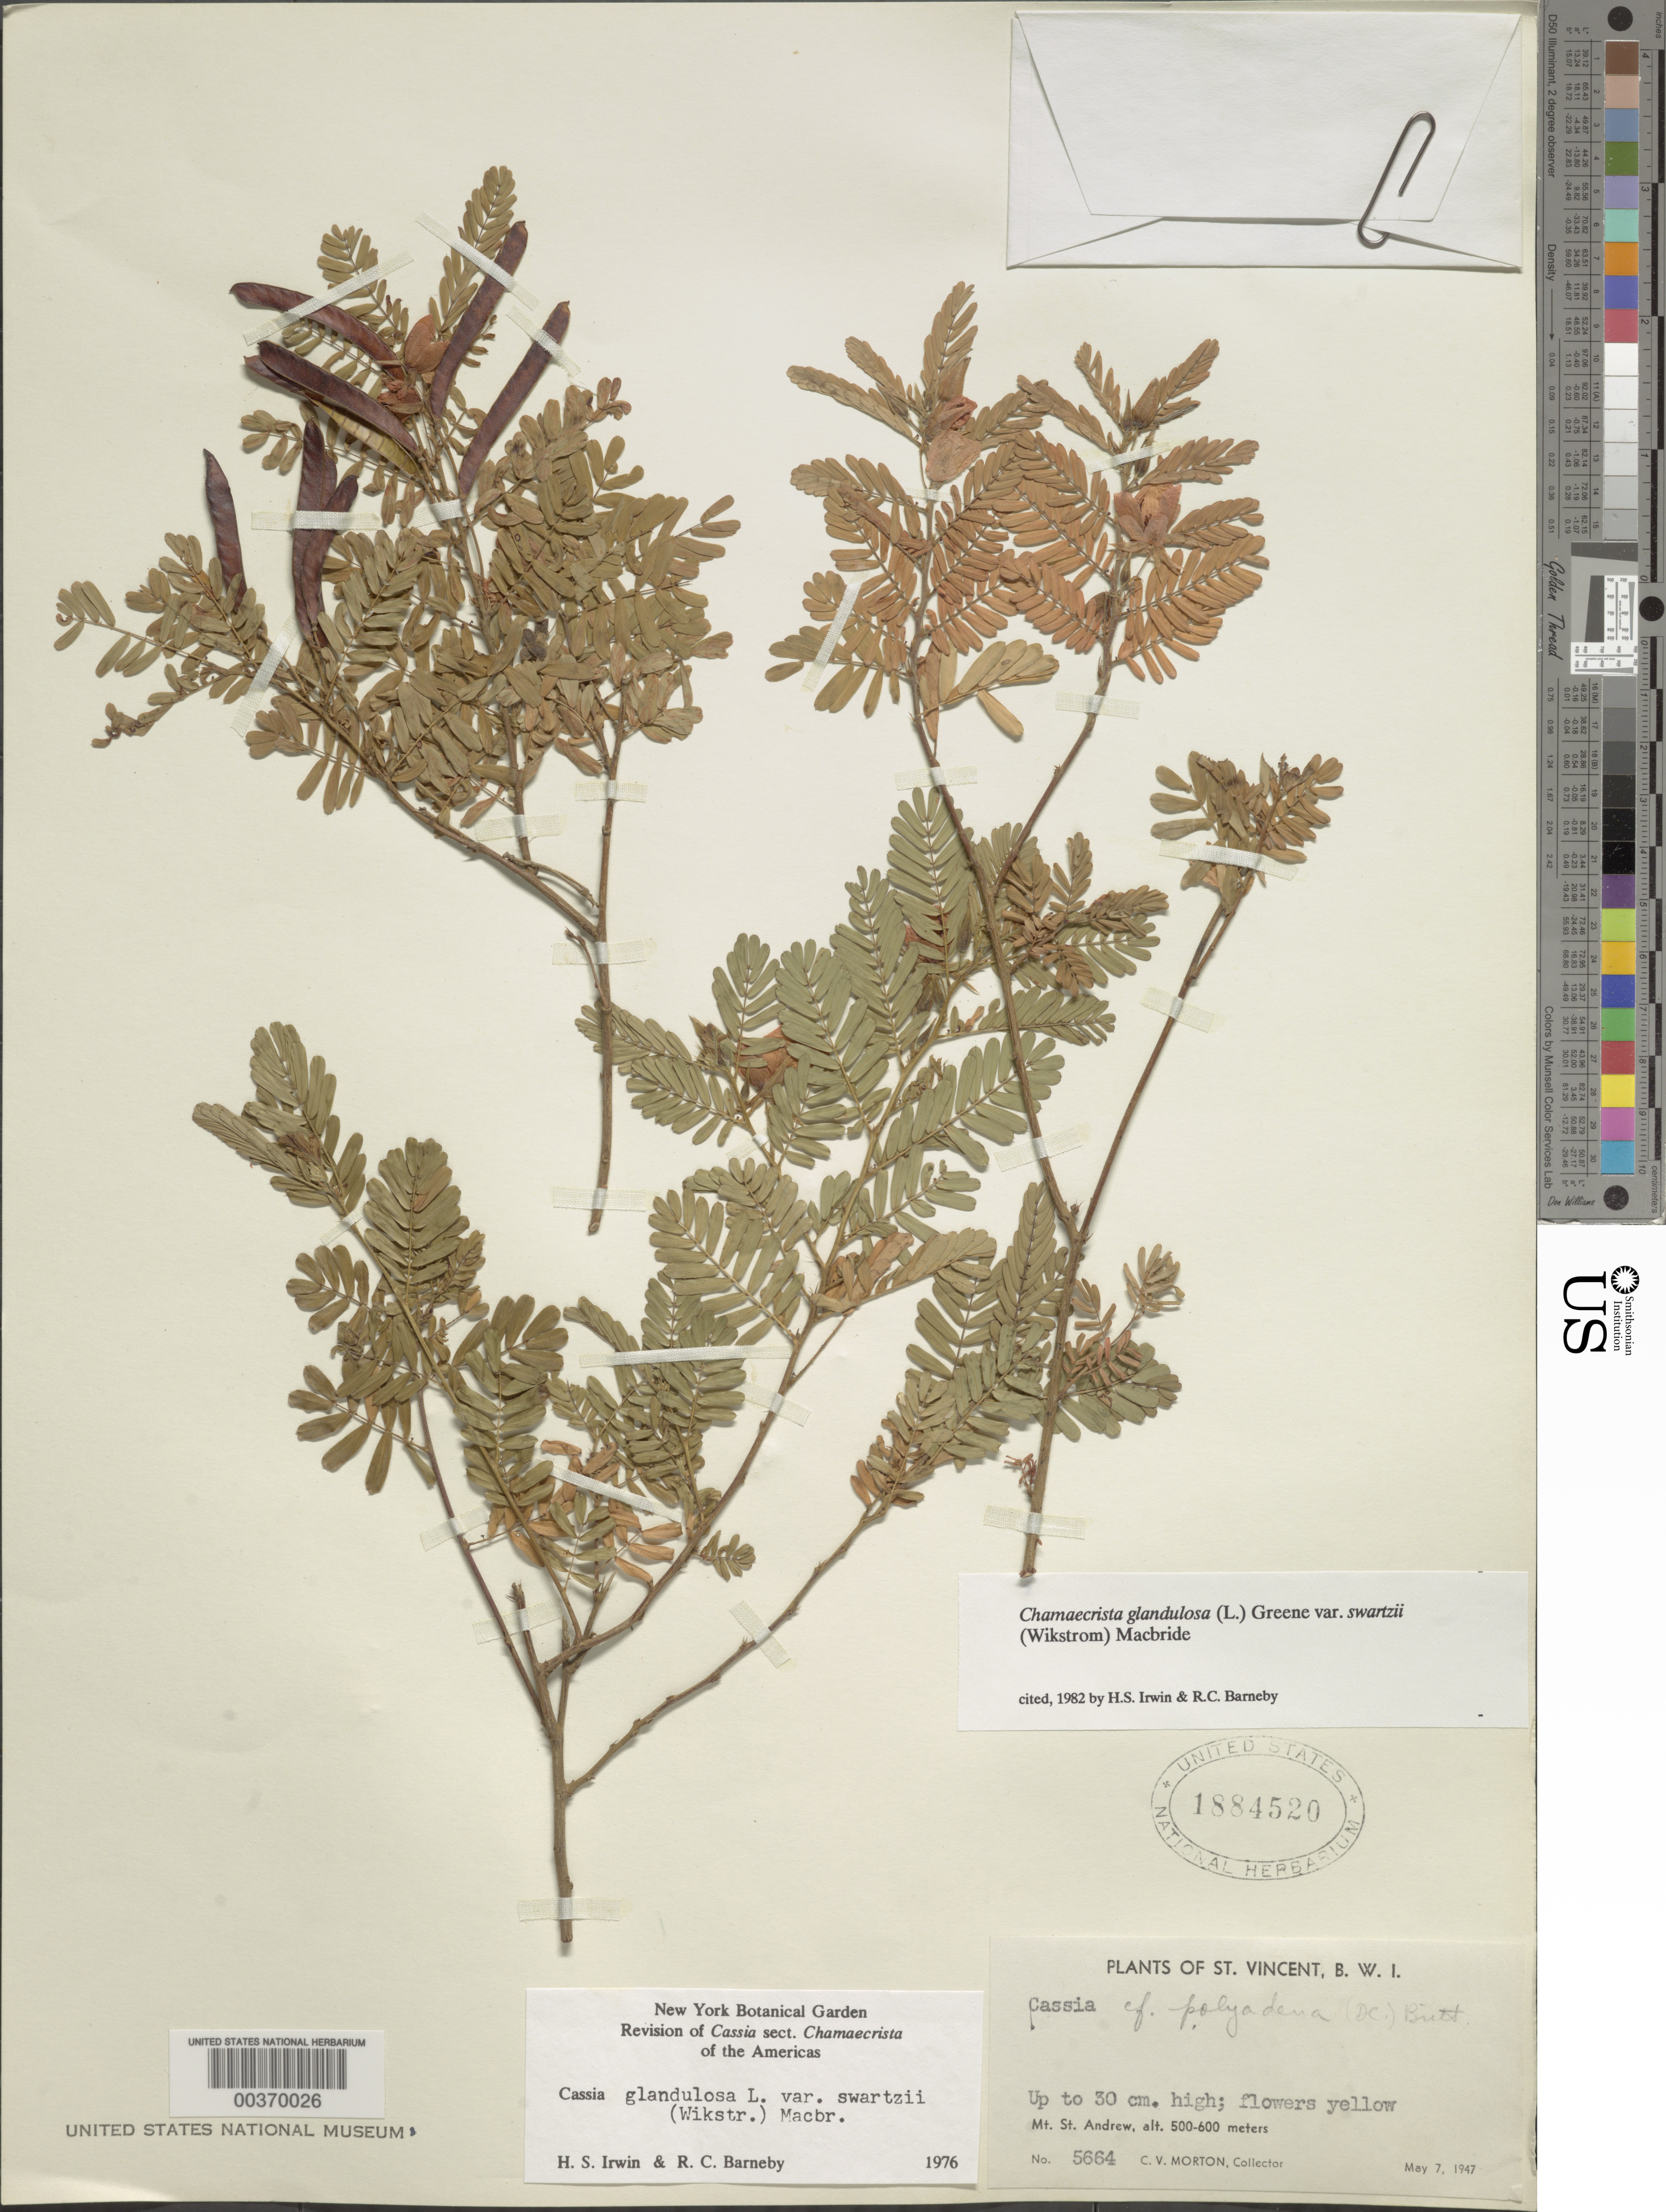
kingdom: Plantae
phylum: Tracheophyta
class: Magnoliopsida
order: Fabales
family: Fabaceae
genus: Chamaecrista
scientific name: Chamaecrista glandulosa var. swartzii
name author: (Wikstr.) H.S. Irwin & Barneby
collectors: C. V. Morton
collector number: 5664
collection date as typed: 07 May 1947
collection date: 1947-05-07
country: St. Vincent - Grenadines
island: St. Vincent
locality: Mt. st. andrew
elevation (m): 500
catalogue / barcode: US 1884520